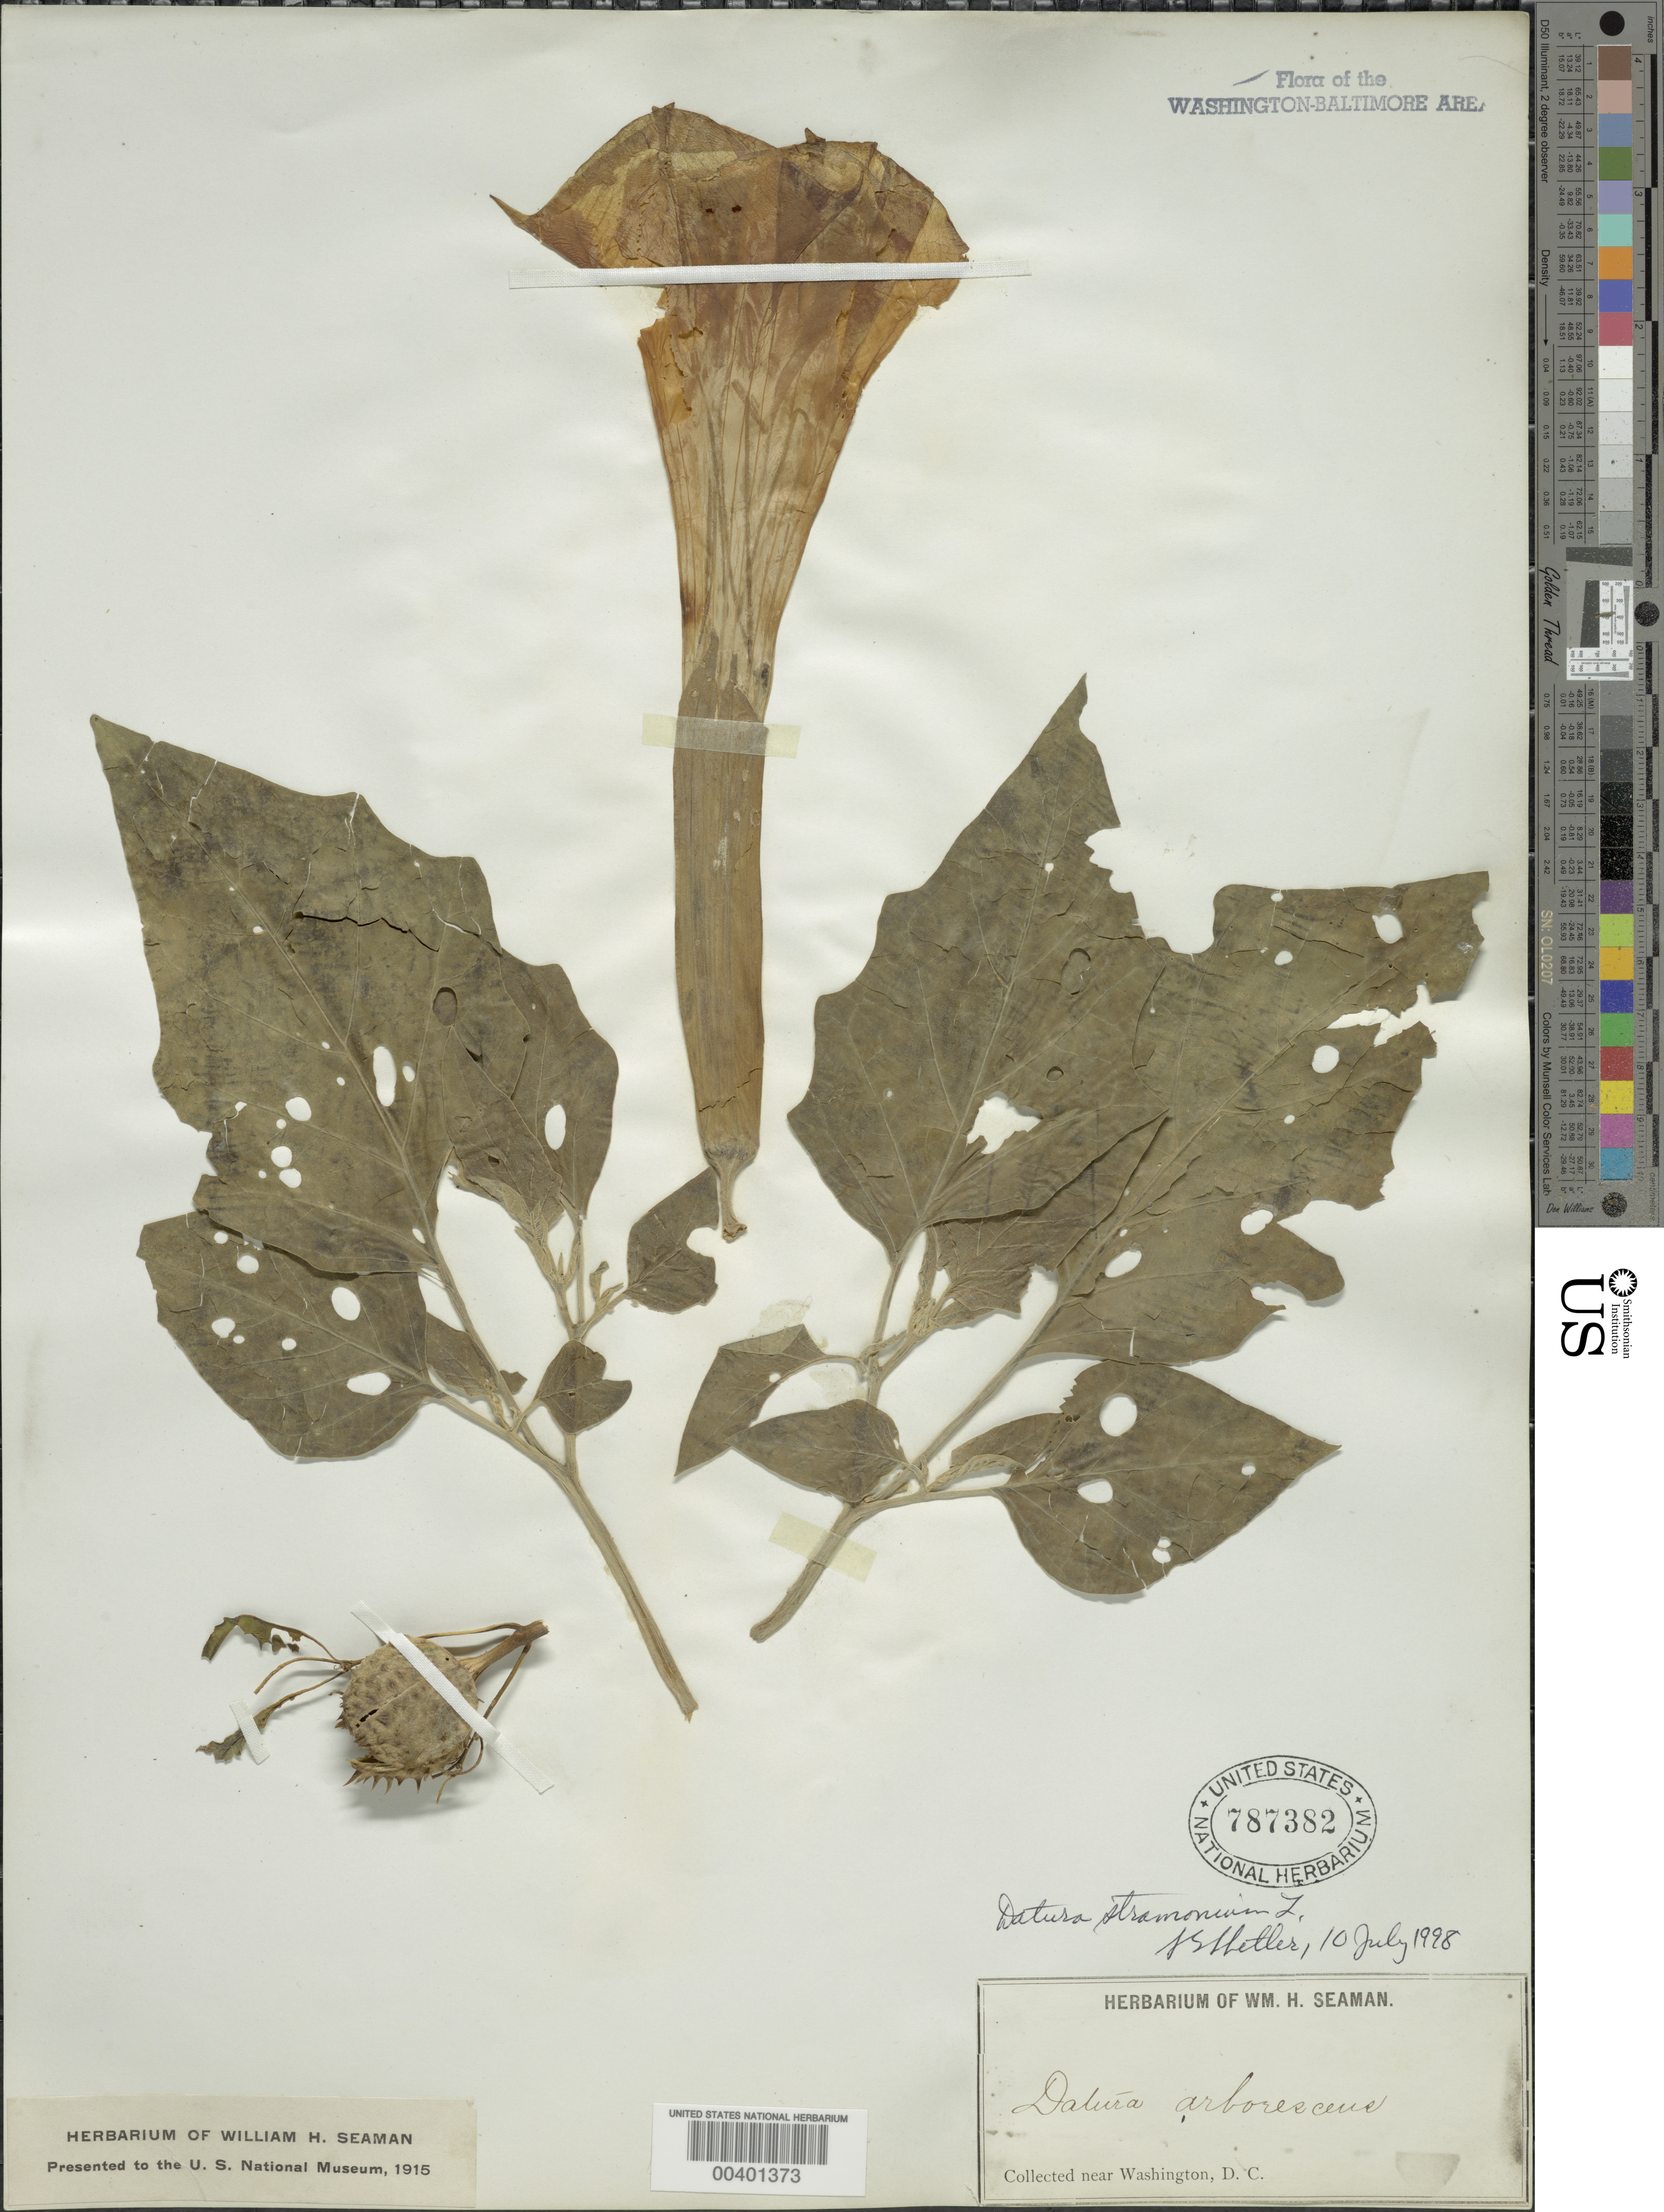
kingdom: Plantae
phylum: Tracheophyta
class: Magnoliopsida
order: Solanales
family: Solanaceae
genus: Datura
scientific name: Datura stramonium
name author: L.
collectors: W. Seaman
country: United States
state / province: District of Columbia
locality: Near Washington, D.C.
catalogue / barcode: US 787382